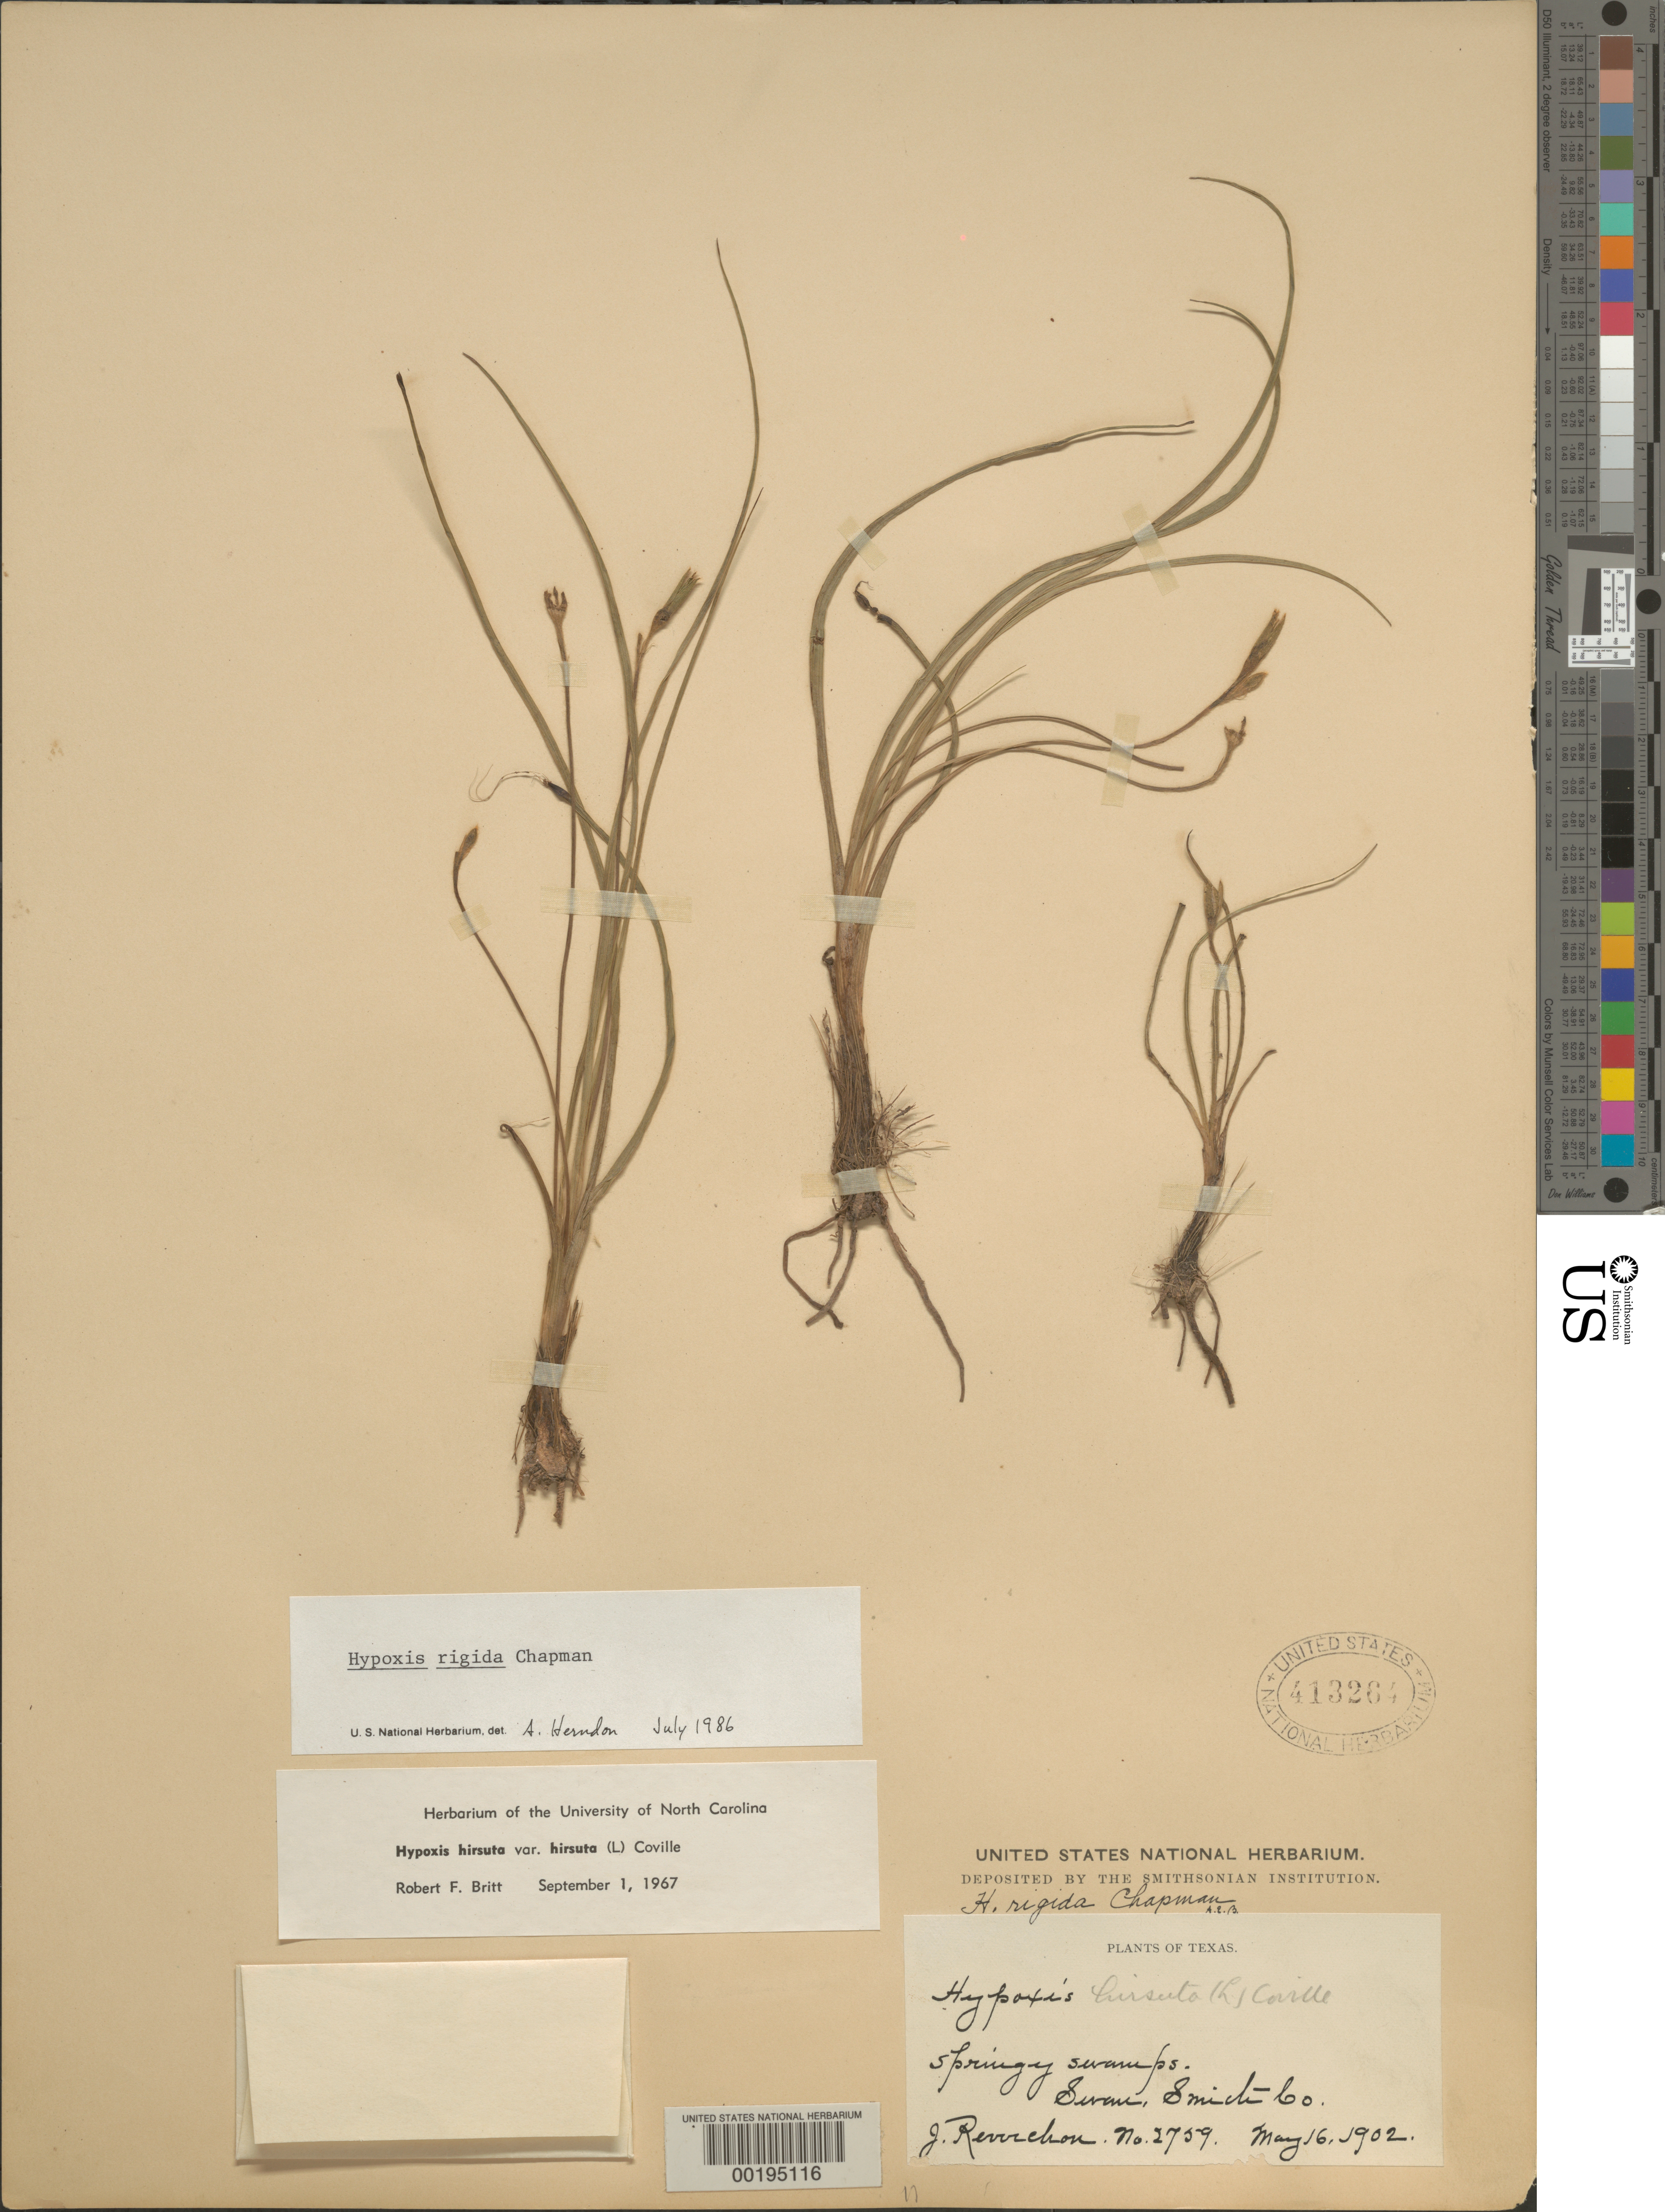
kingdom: Plantae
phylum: Tracheophyta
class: Liliopsida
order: Asparagales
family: Hypoxidaceae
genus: Hypoxis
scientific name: Hypoxis rigida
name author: Chapm.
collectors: J. Reverchon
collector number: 2759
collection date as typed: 16 May 1902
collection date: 1902-05-16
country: United States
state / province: Texas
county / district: Smith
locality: Swan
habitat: Springy swamps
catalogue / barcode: US 413264